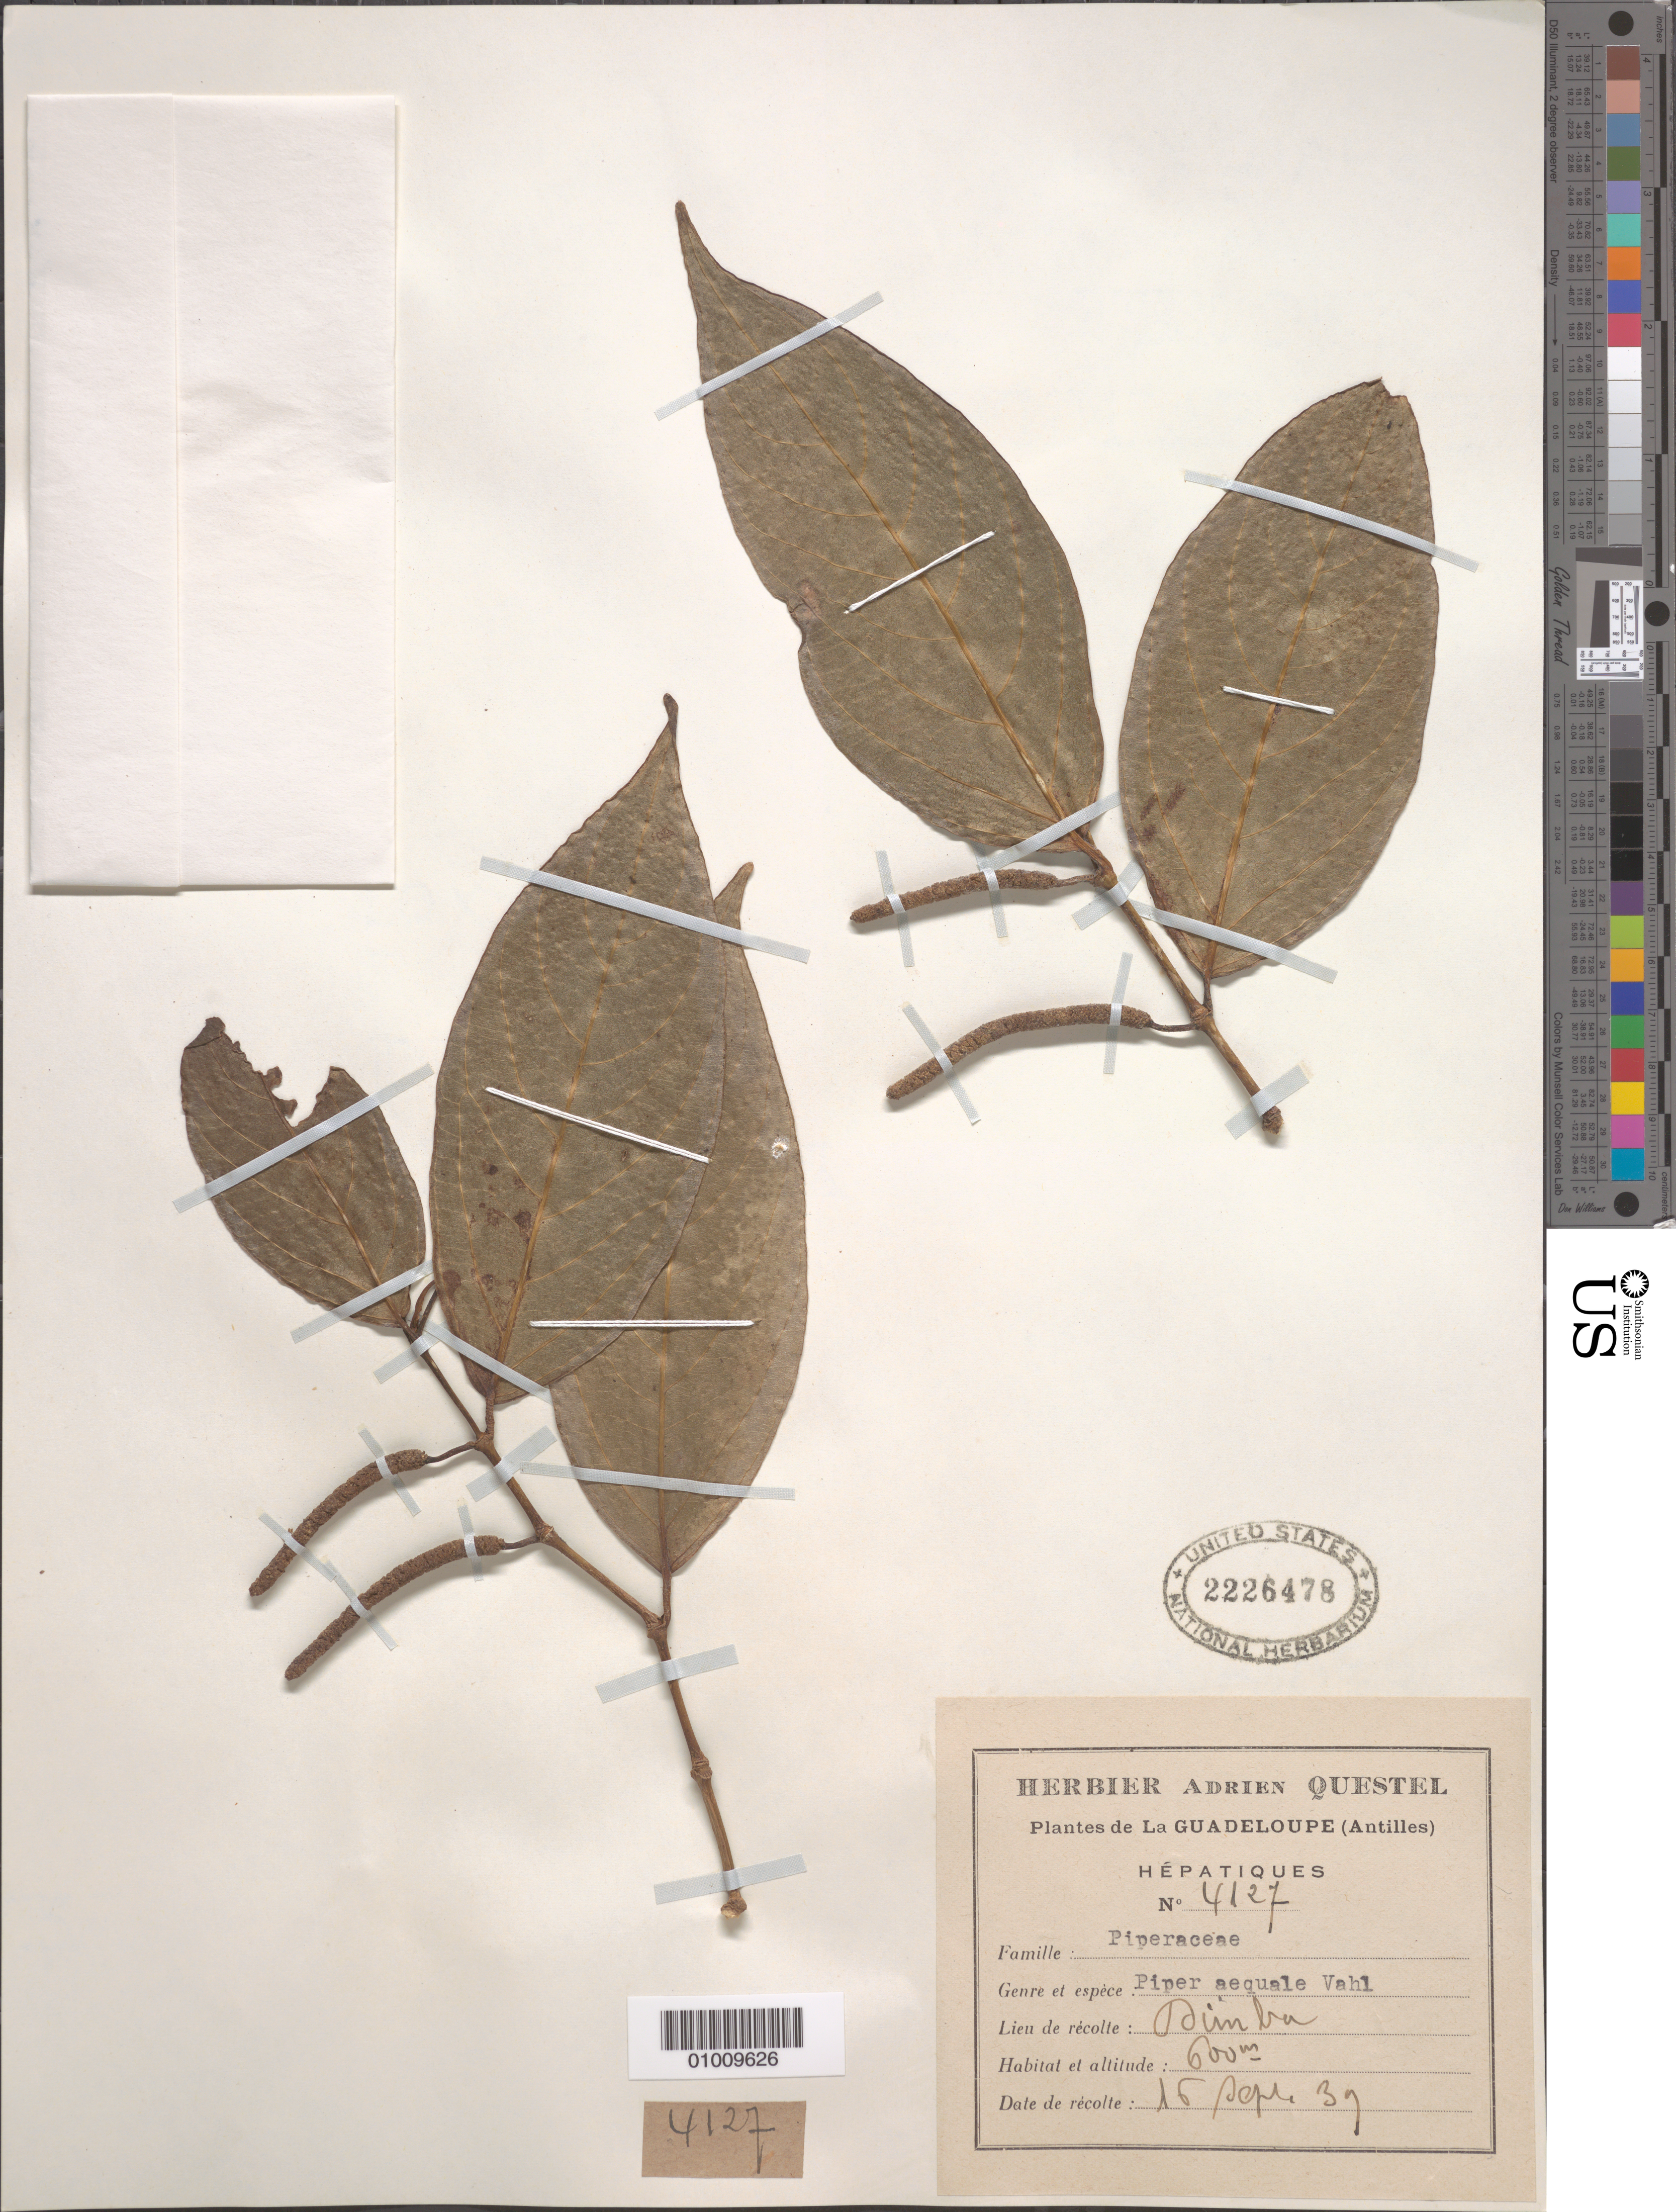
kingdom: Plantae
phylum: Tracheophyta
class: Magnoliopsida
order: Piperales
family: Piperaceae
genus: Piper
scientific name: Piper aequale var. aequale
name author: Vahl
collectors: A. Questel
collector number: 4127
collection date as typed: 16 Sep 1939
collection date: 1939-09-16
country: Guadeloupe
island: Basse Terre [Guadeloupe]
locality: Nimba(Probably in Guana)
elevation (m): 600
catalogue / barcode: US 2226478